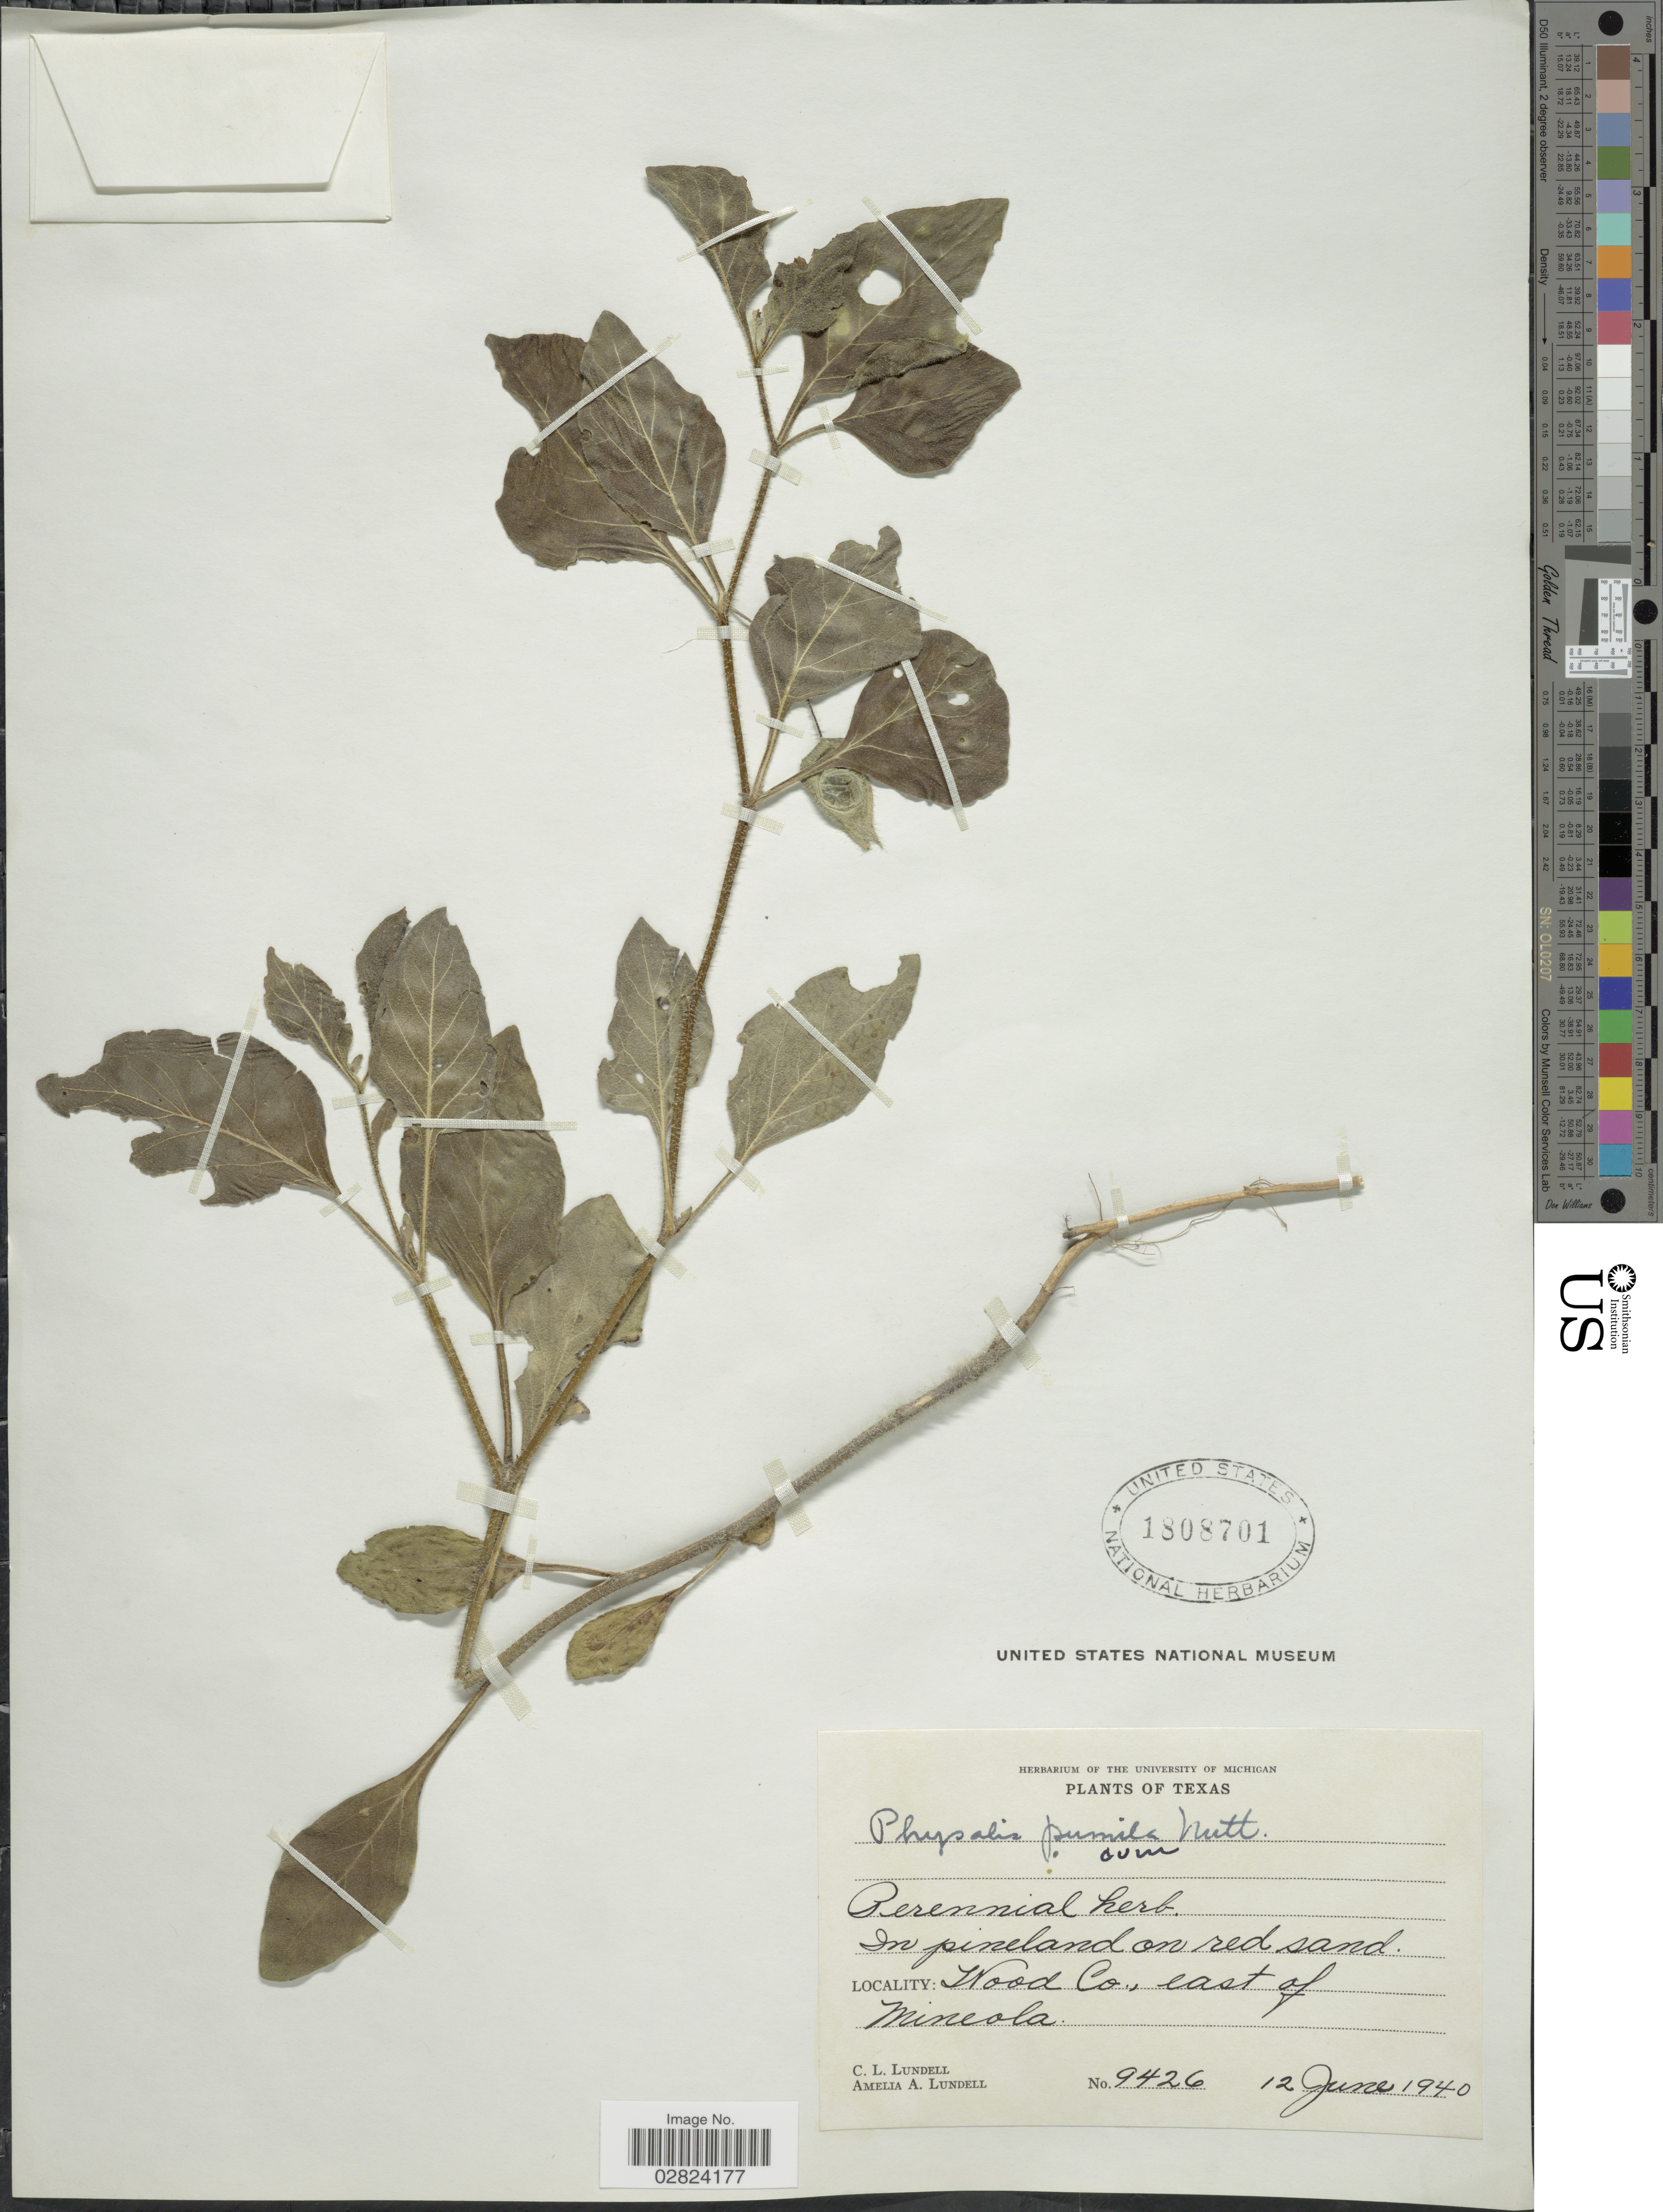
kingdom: Plantae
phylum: Tracheophyta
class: Magnoliopsida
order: Solanales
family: Solanaceae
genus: Physalis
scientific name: Physalis pumila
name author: Nutt.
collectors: C. L. Lundell & A. A. Lundell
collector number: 9426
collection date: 1940-06-12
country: United States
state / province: Texas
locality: In pineland on red sand. Wood Co., east of Mineola.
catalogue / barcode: US 1808701